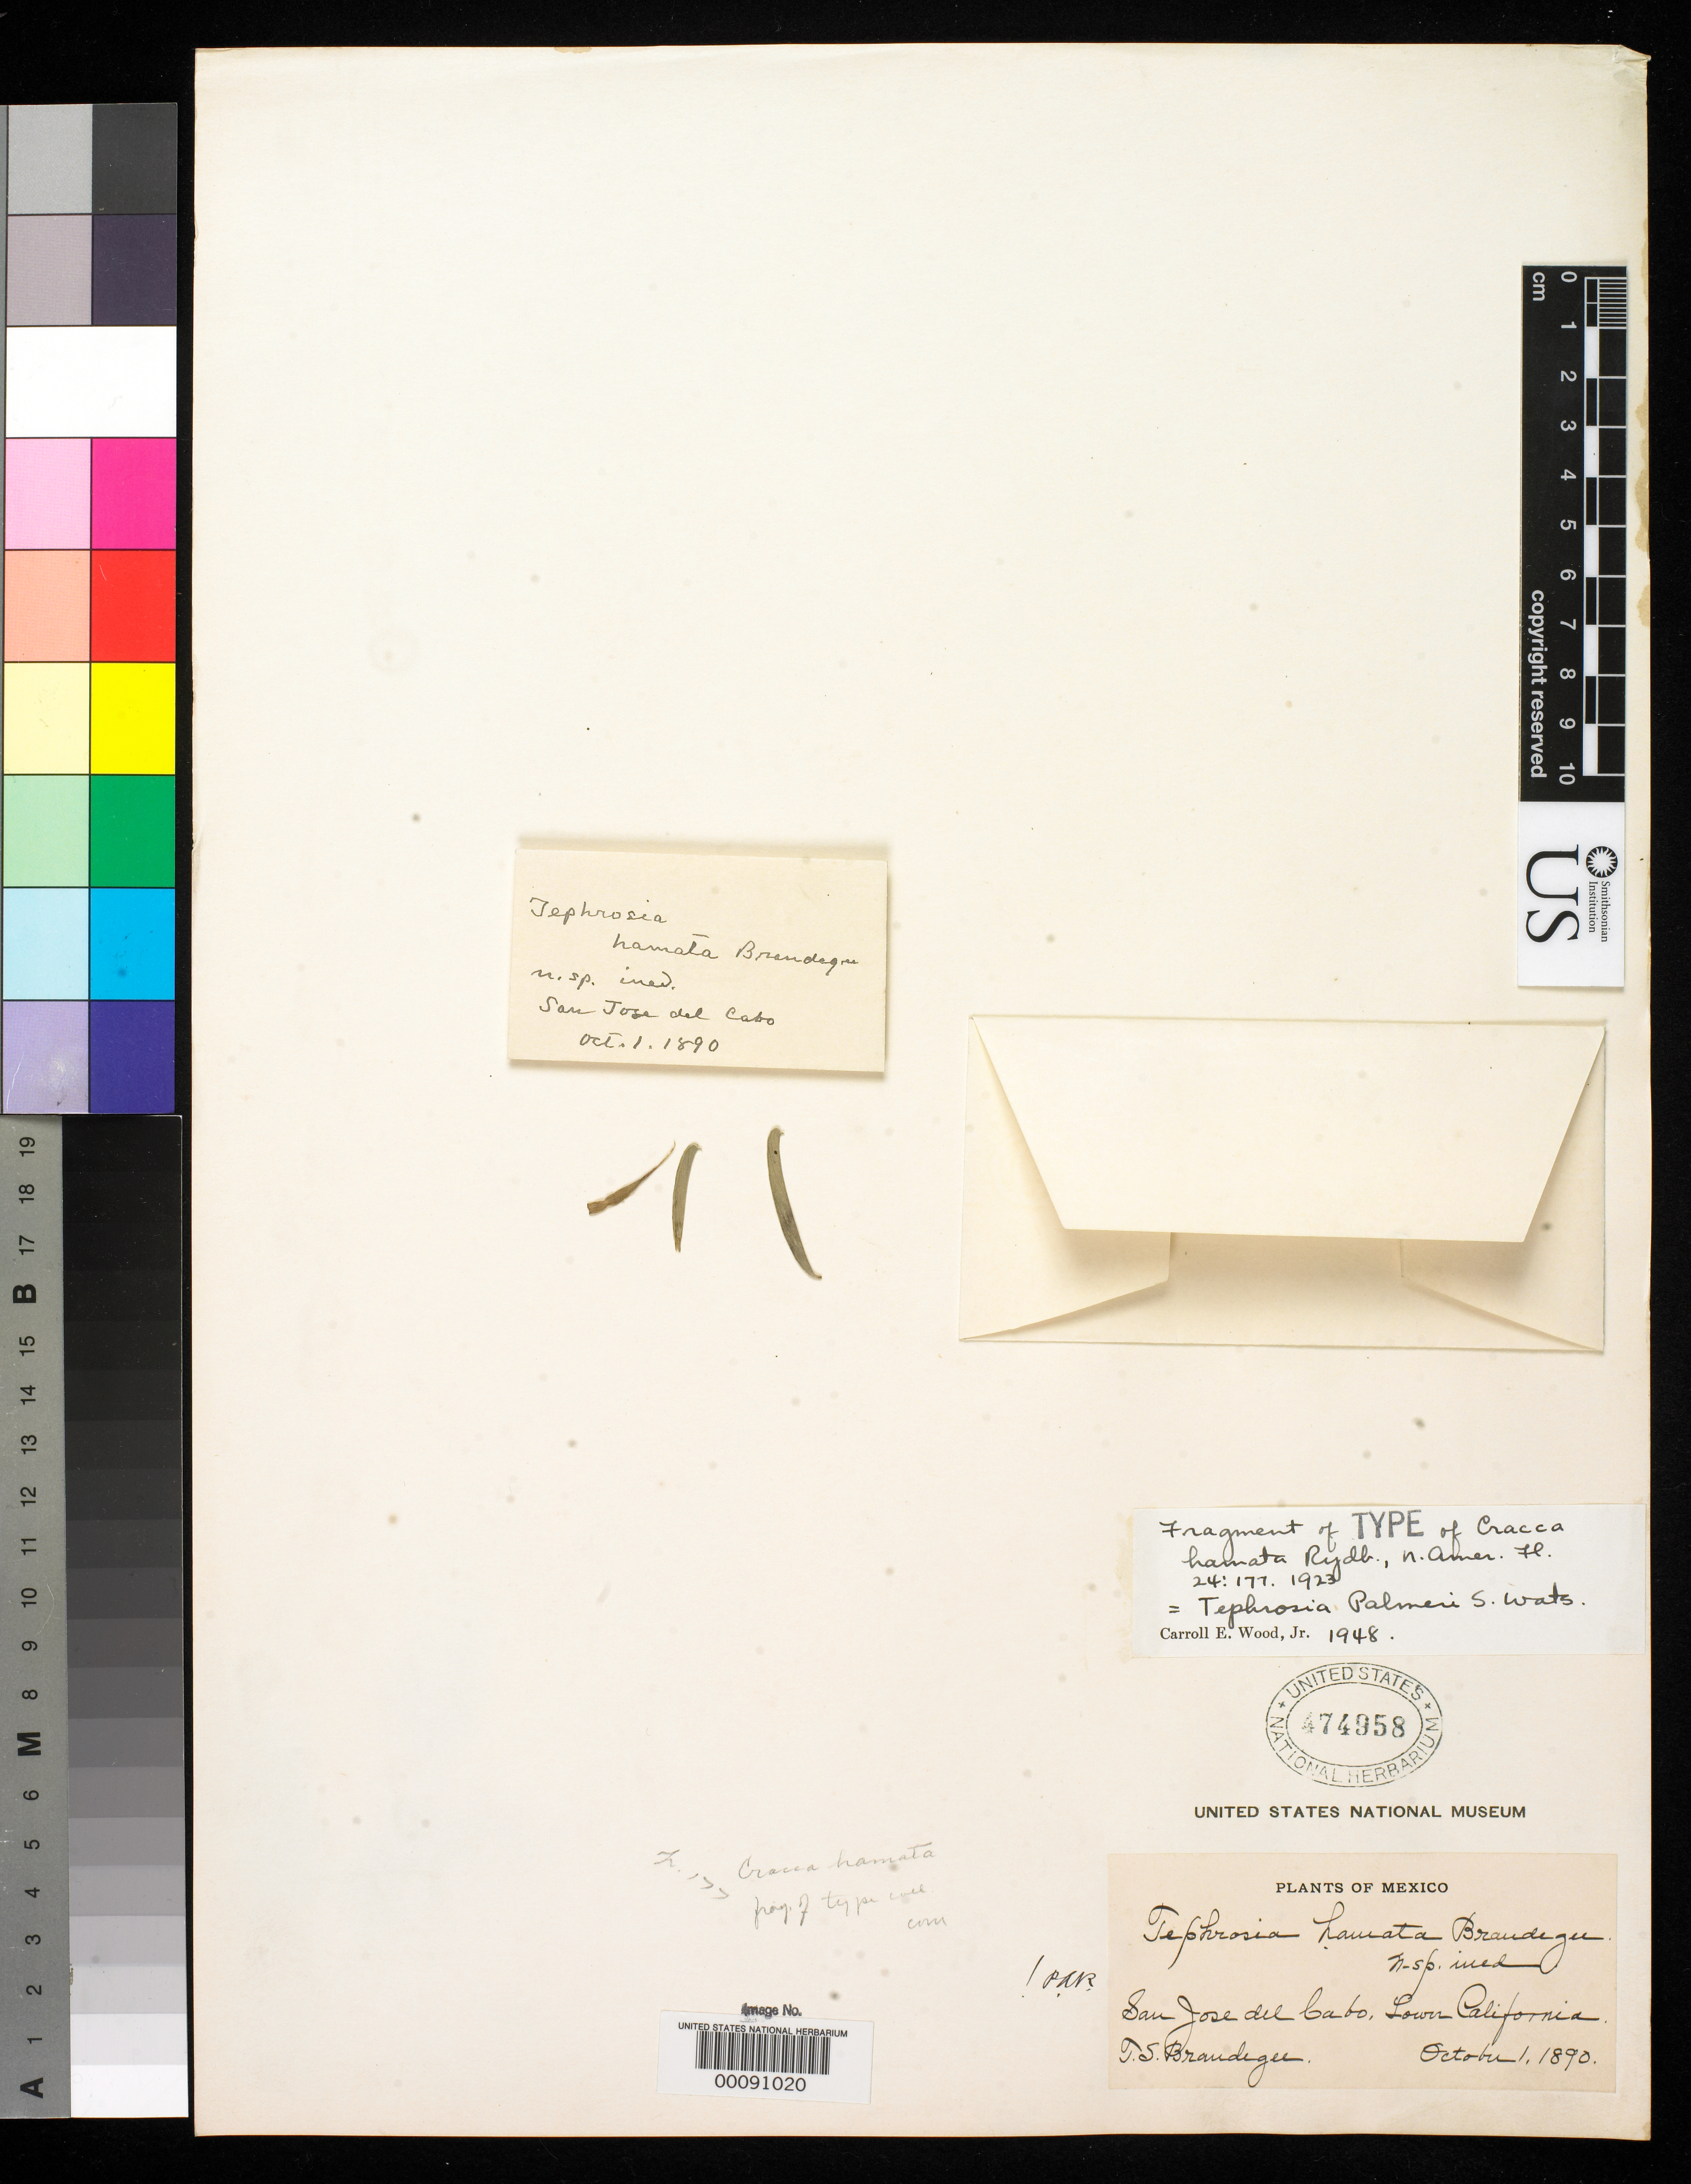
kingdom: Plantae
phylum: Tracheophyta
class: Magnoliopsida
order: Fabales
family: Fabaceae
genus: Cracca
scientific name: Cracca hamata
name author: Rydb.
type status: Type Fragment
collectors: T. S. Brandegee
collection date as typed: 01 Oct 1890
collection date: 1890-10-01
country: Mexico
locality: E of Monserrat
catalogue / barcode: US 474958